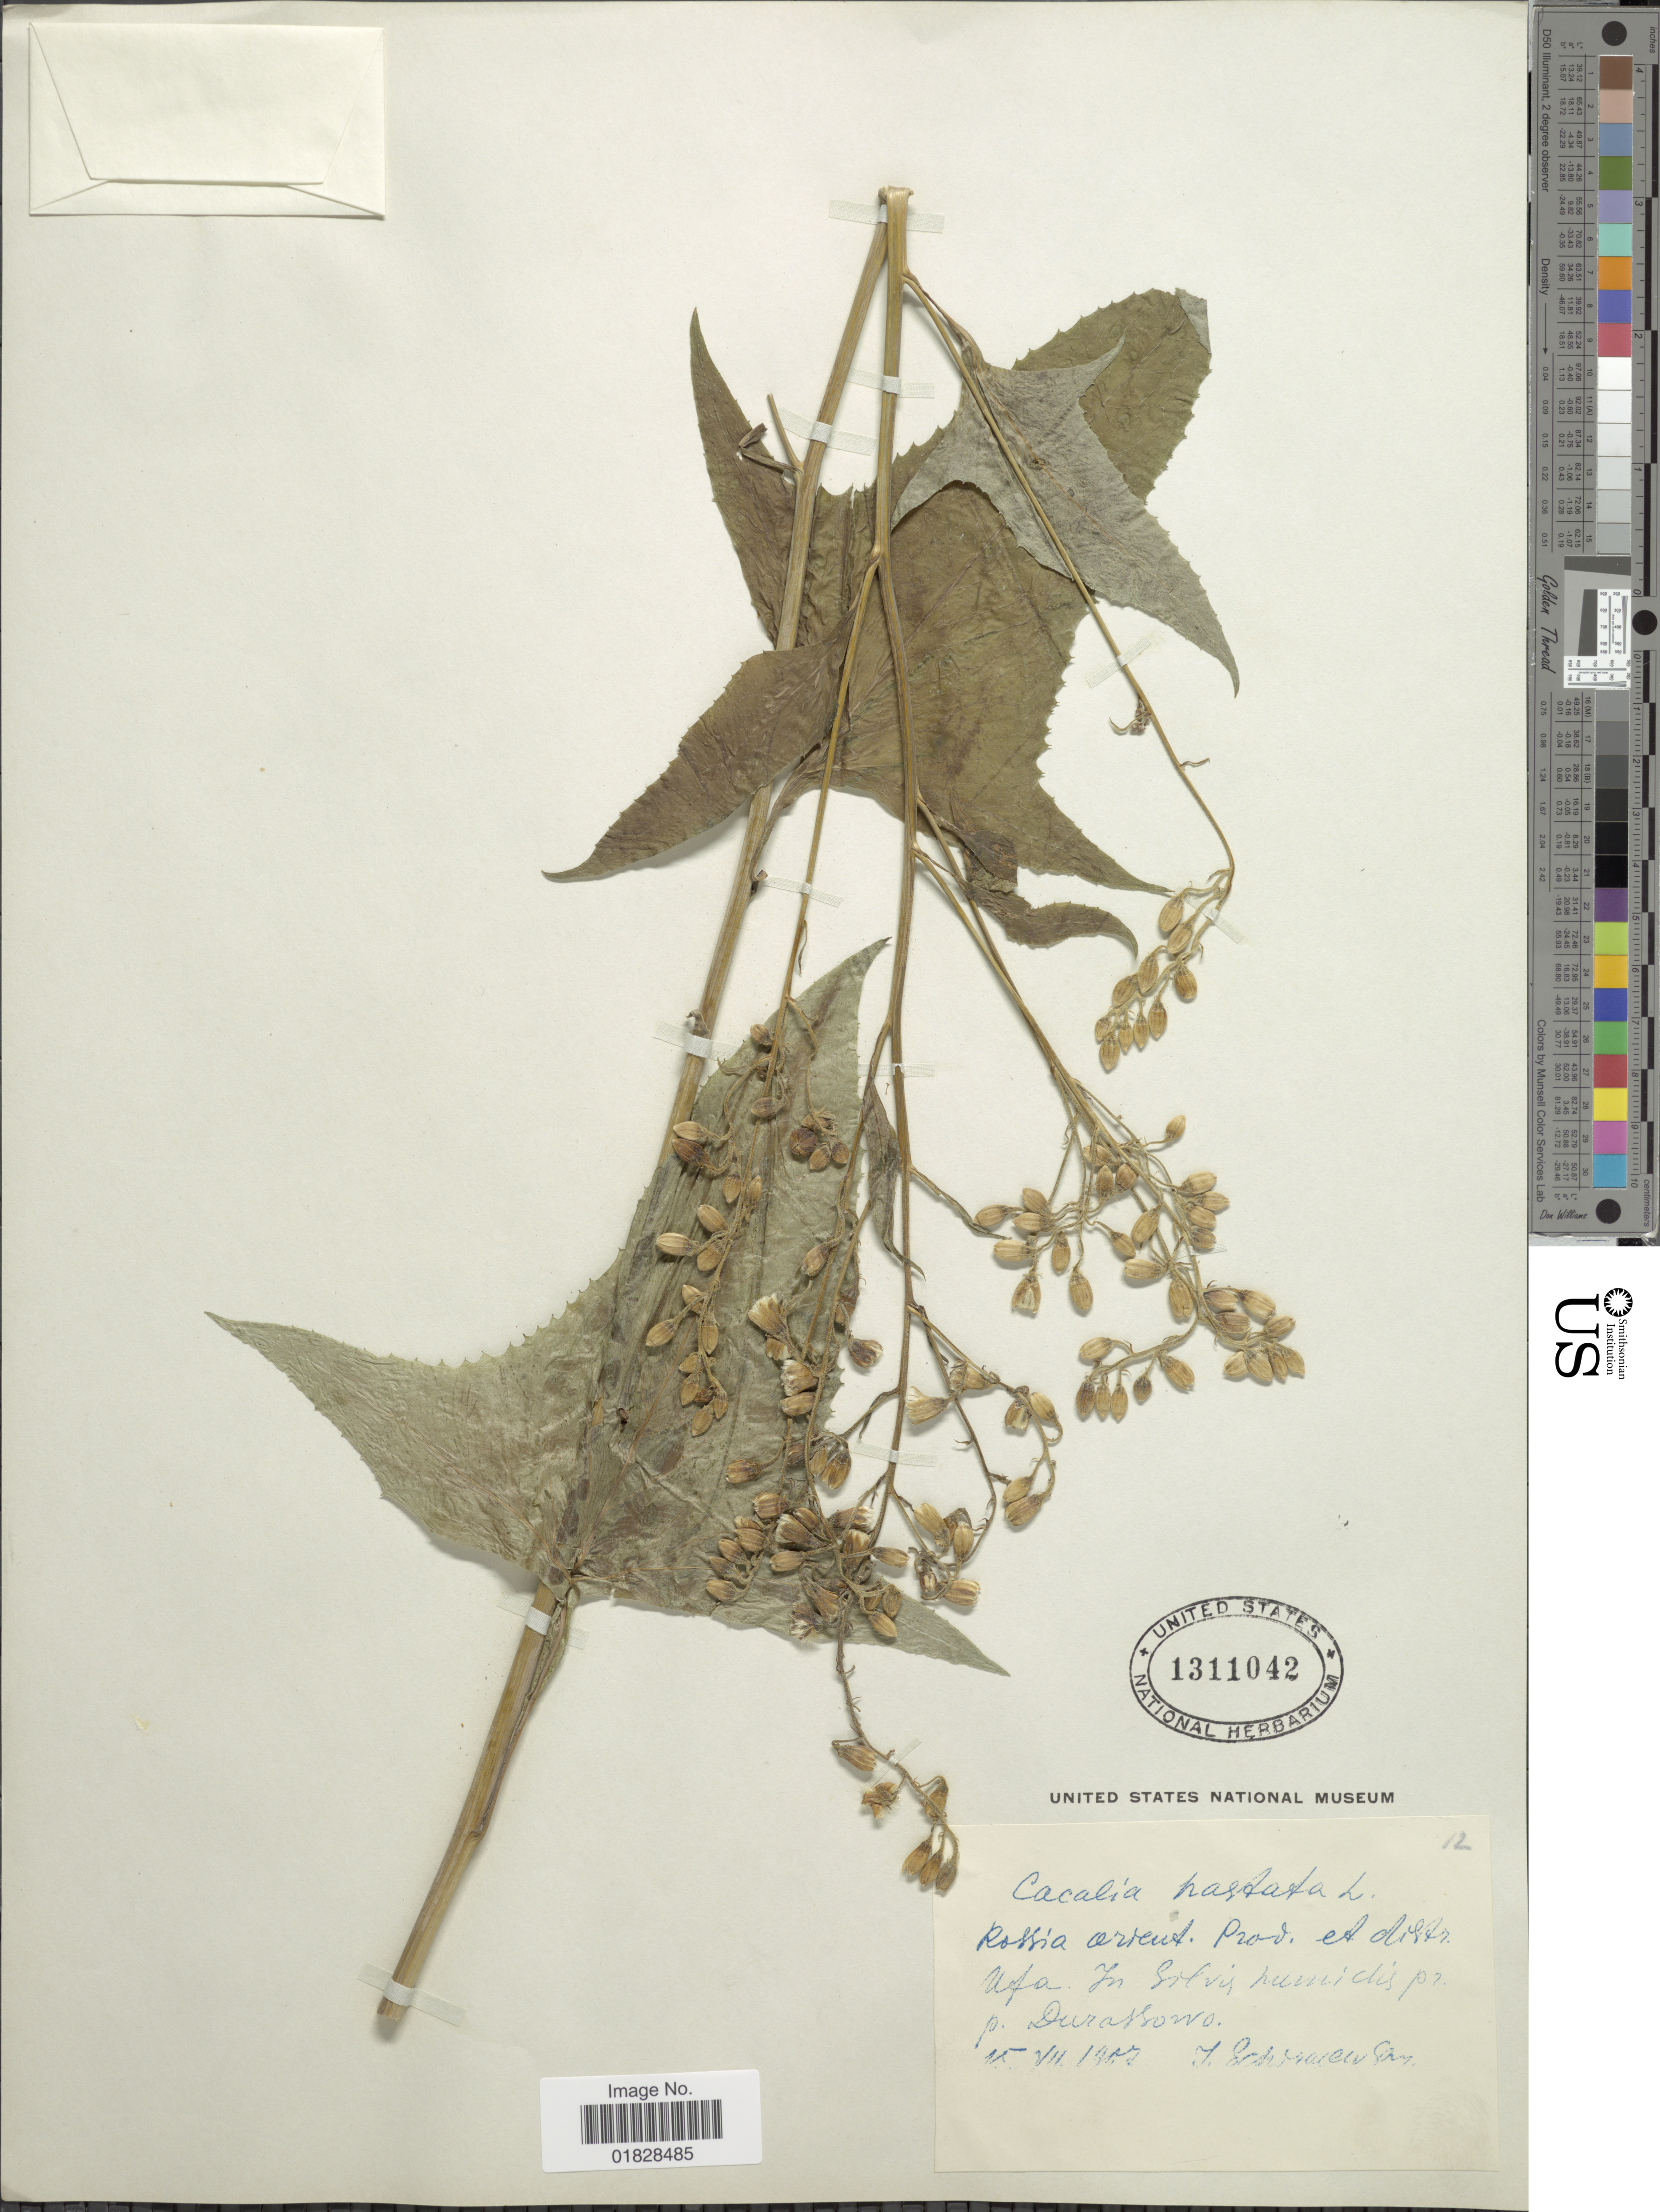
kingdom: Plantae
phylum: Tracheophyta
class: Magnoliopsida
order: Asterales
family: Asteraceae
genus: Parasenecio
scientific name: Parasenecio hastatus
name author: (L.) H. Koyama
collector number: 12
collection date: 1907-07-25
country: Russian Federation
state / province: Bashkortostan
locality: Rossia orient. Ufa. In Silvis humidis pr. p. Durassowo. (Durasovo)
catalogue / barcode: US 1311042